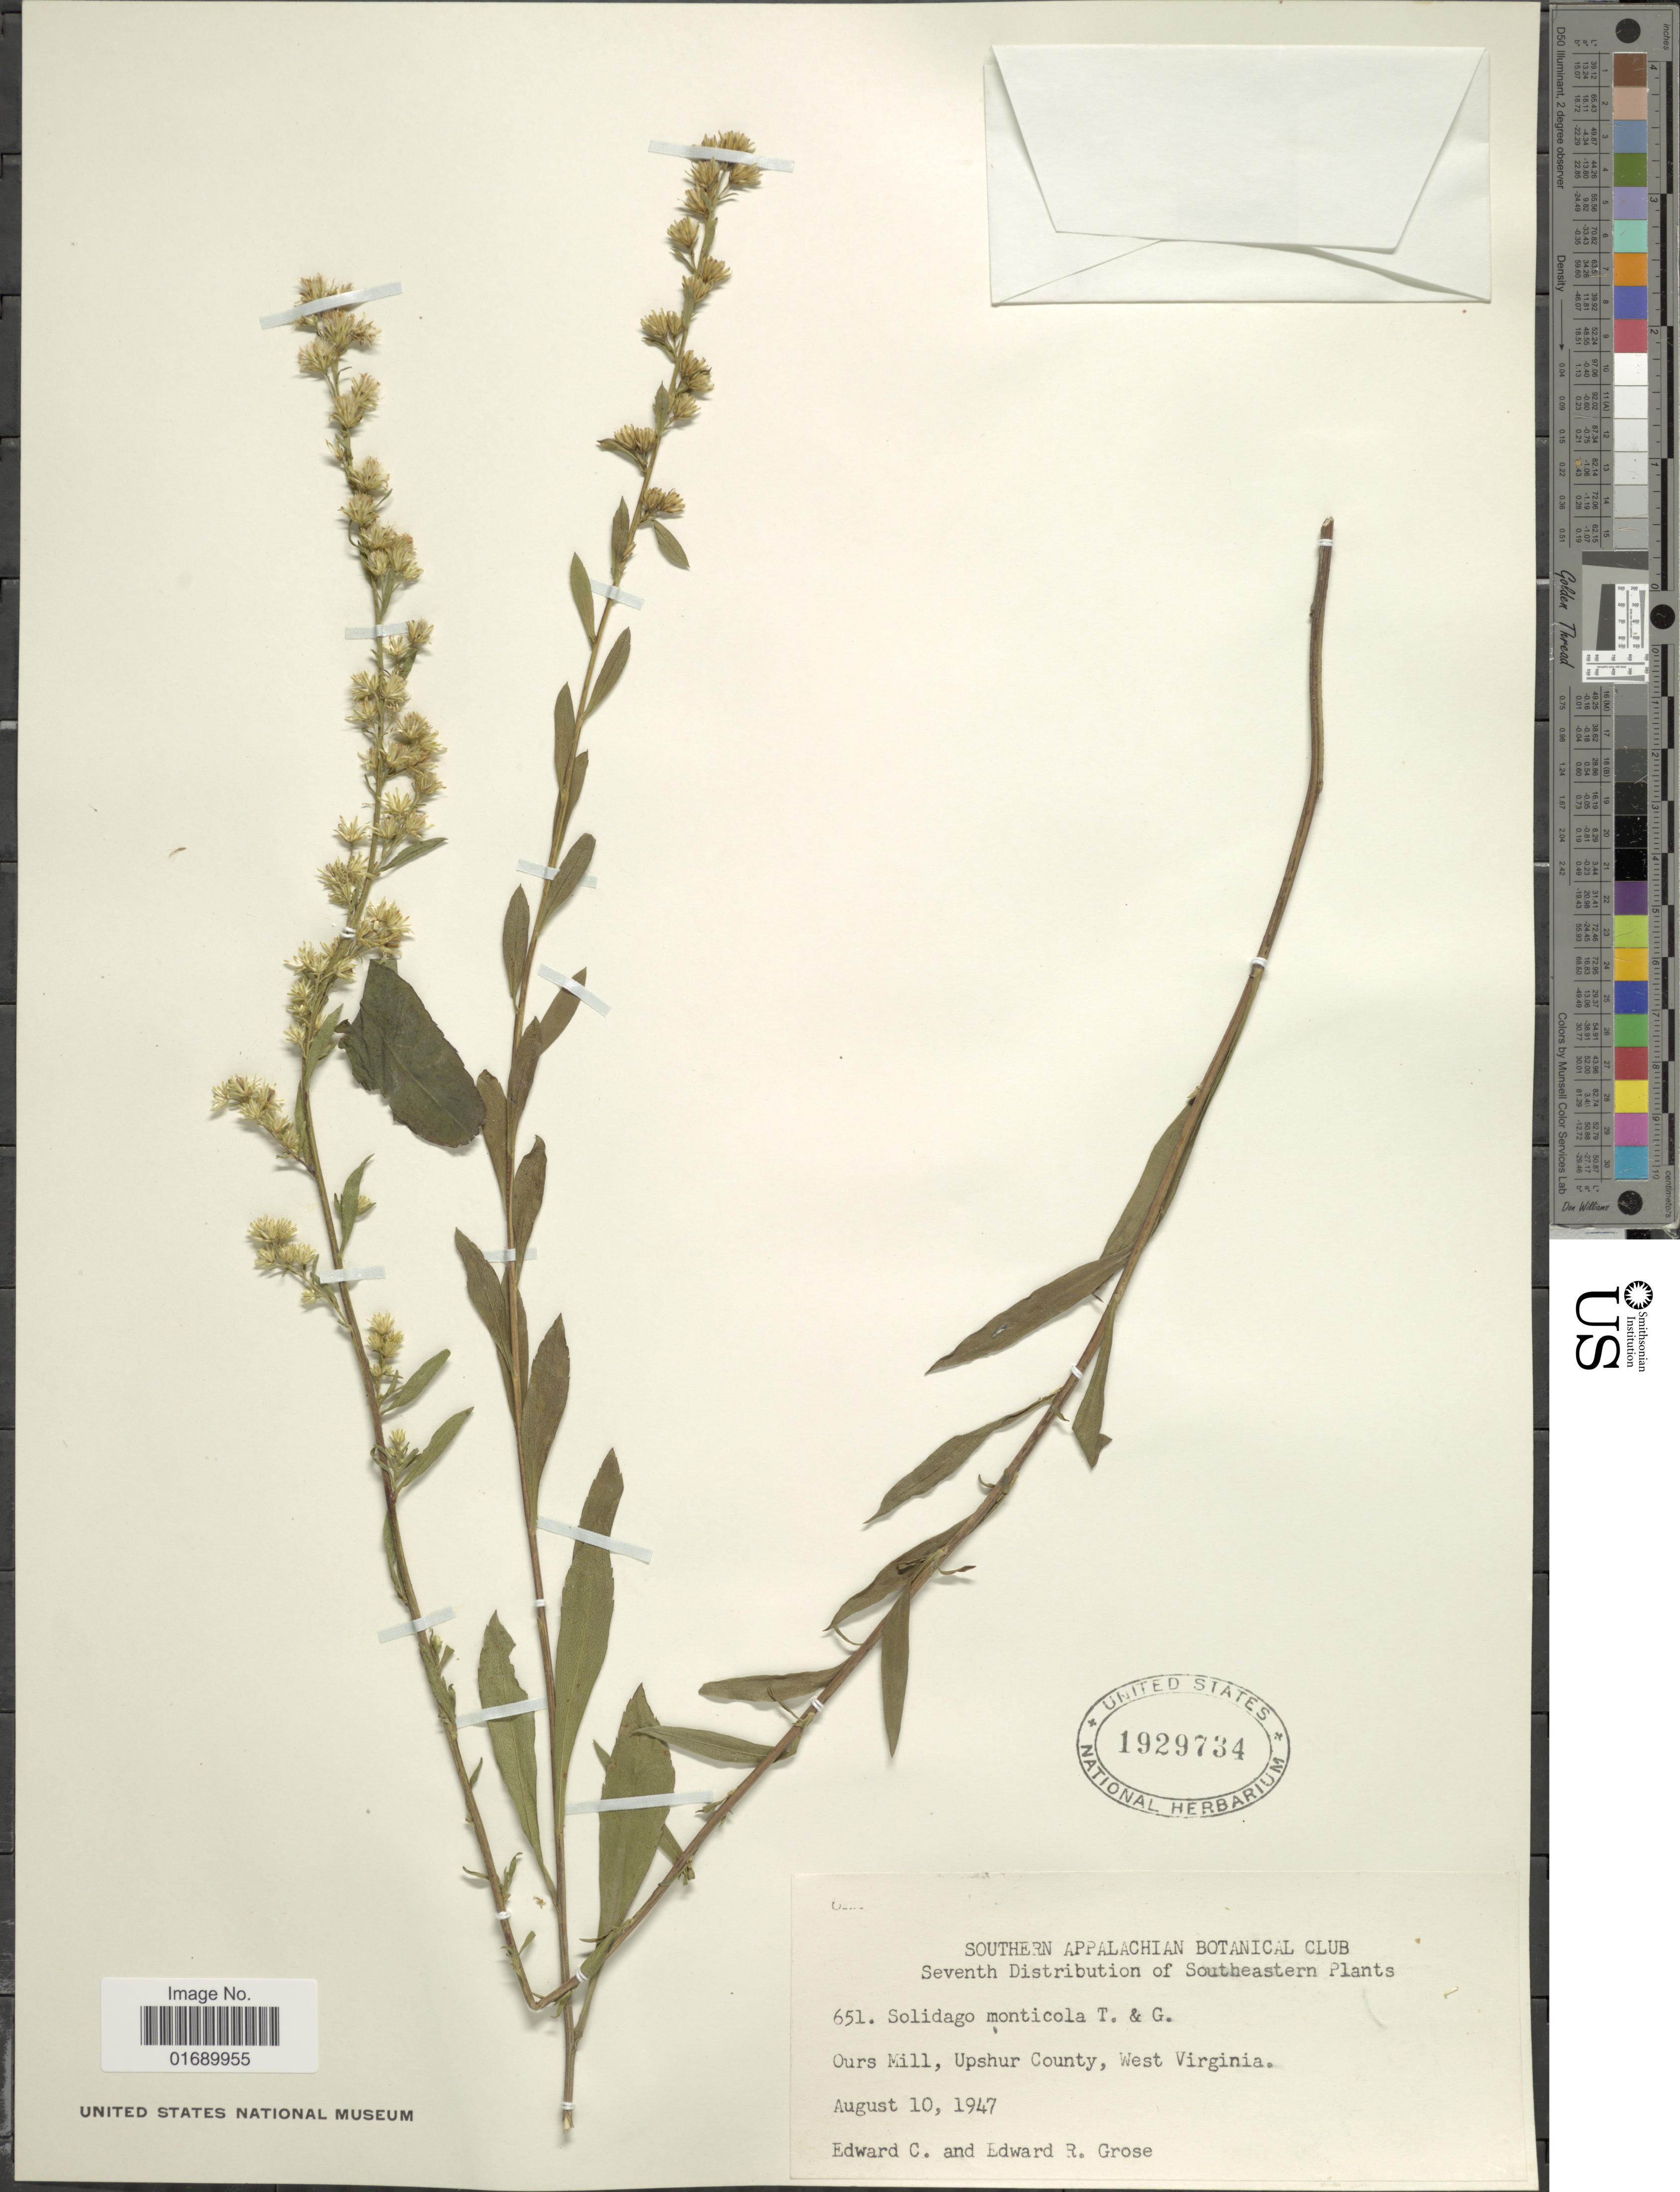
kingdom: Plantae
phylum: Tracheophyta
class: Magnoliopsida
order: Asterales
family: Asteraceae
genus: Solidago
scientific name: Solidago roanensis var. monticola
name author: (Torr. & A. Gray) Fernald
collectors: E. Grose & E. Grose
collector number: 651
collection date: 1947-08-10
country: United States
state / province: West Virginia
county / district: Upshur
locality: Ours Mill, Upshur County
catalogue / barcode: US 1929734